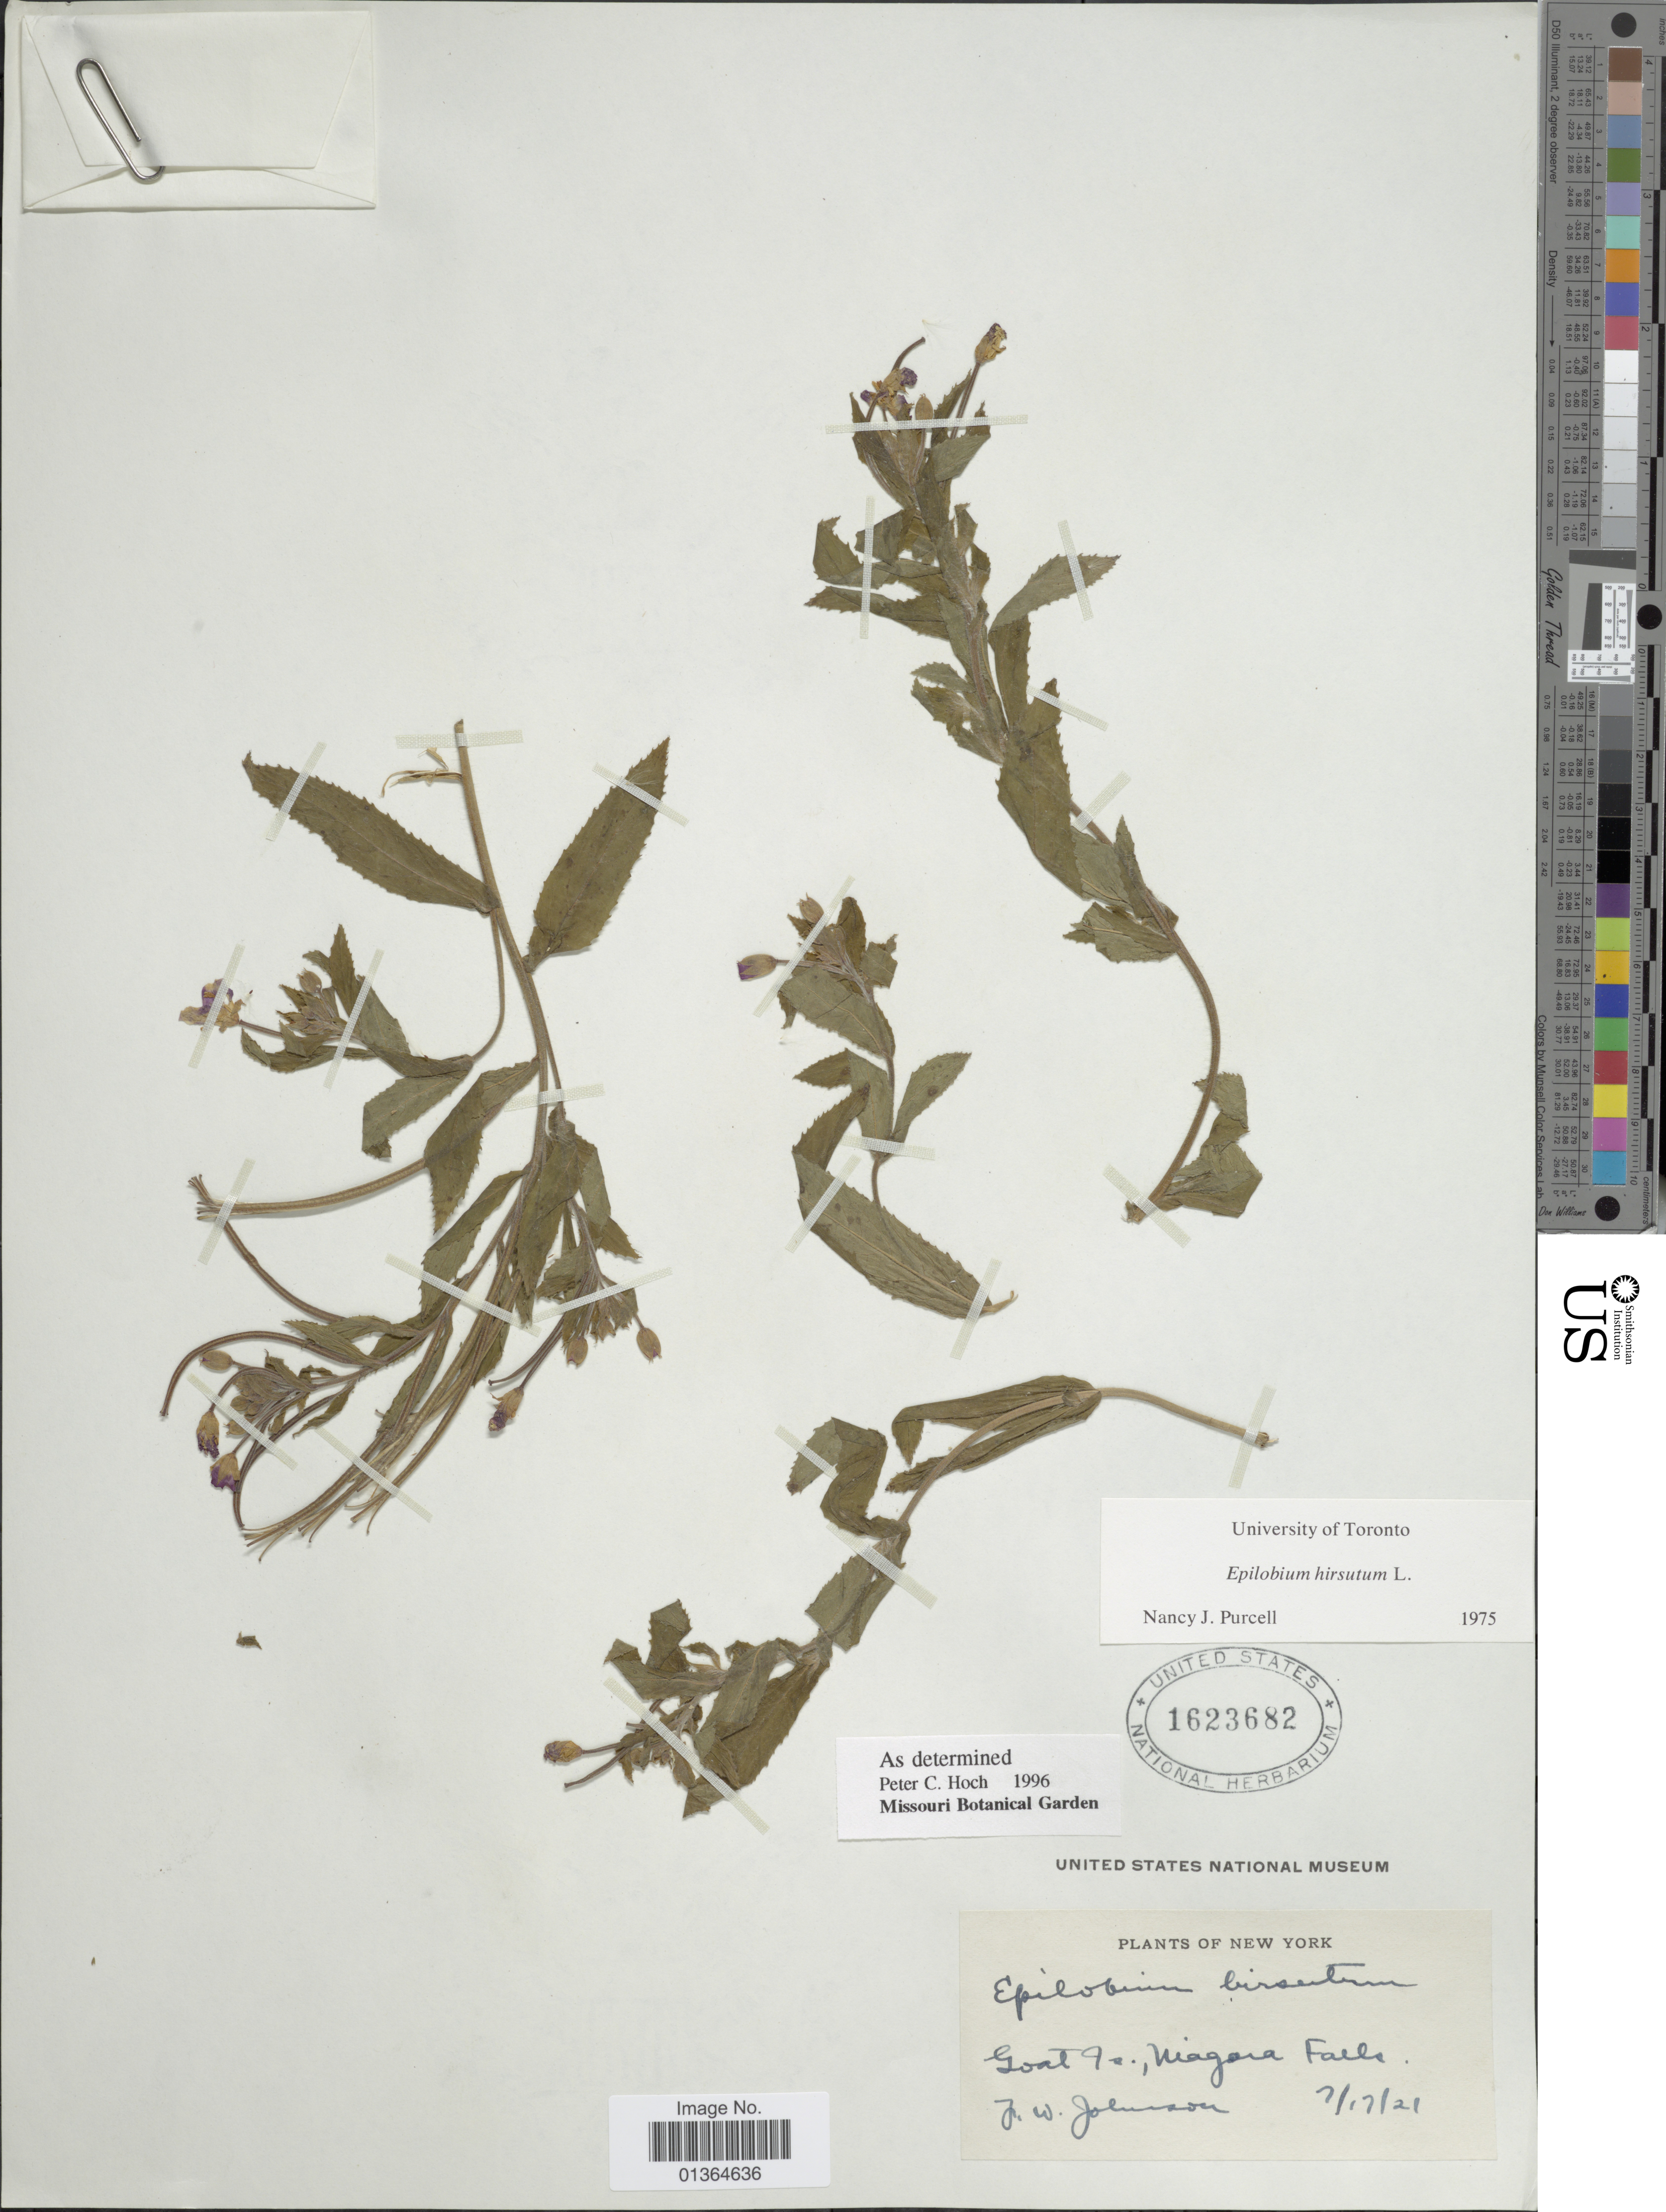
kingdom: Plantae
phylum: Tracheophyta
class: Magnoliopsida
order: Myrtales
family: Onagraceae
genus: Epilobium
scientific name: Epilobium hirsutum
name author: L.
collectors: F. W. Johnson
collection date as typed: Transcribed d/m/y: 17/7/21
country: United States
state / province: New York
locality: Goat Is., Niagara Falls.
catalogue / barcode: US 1623682